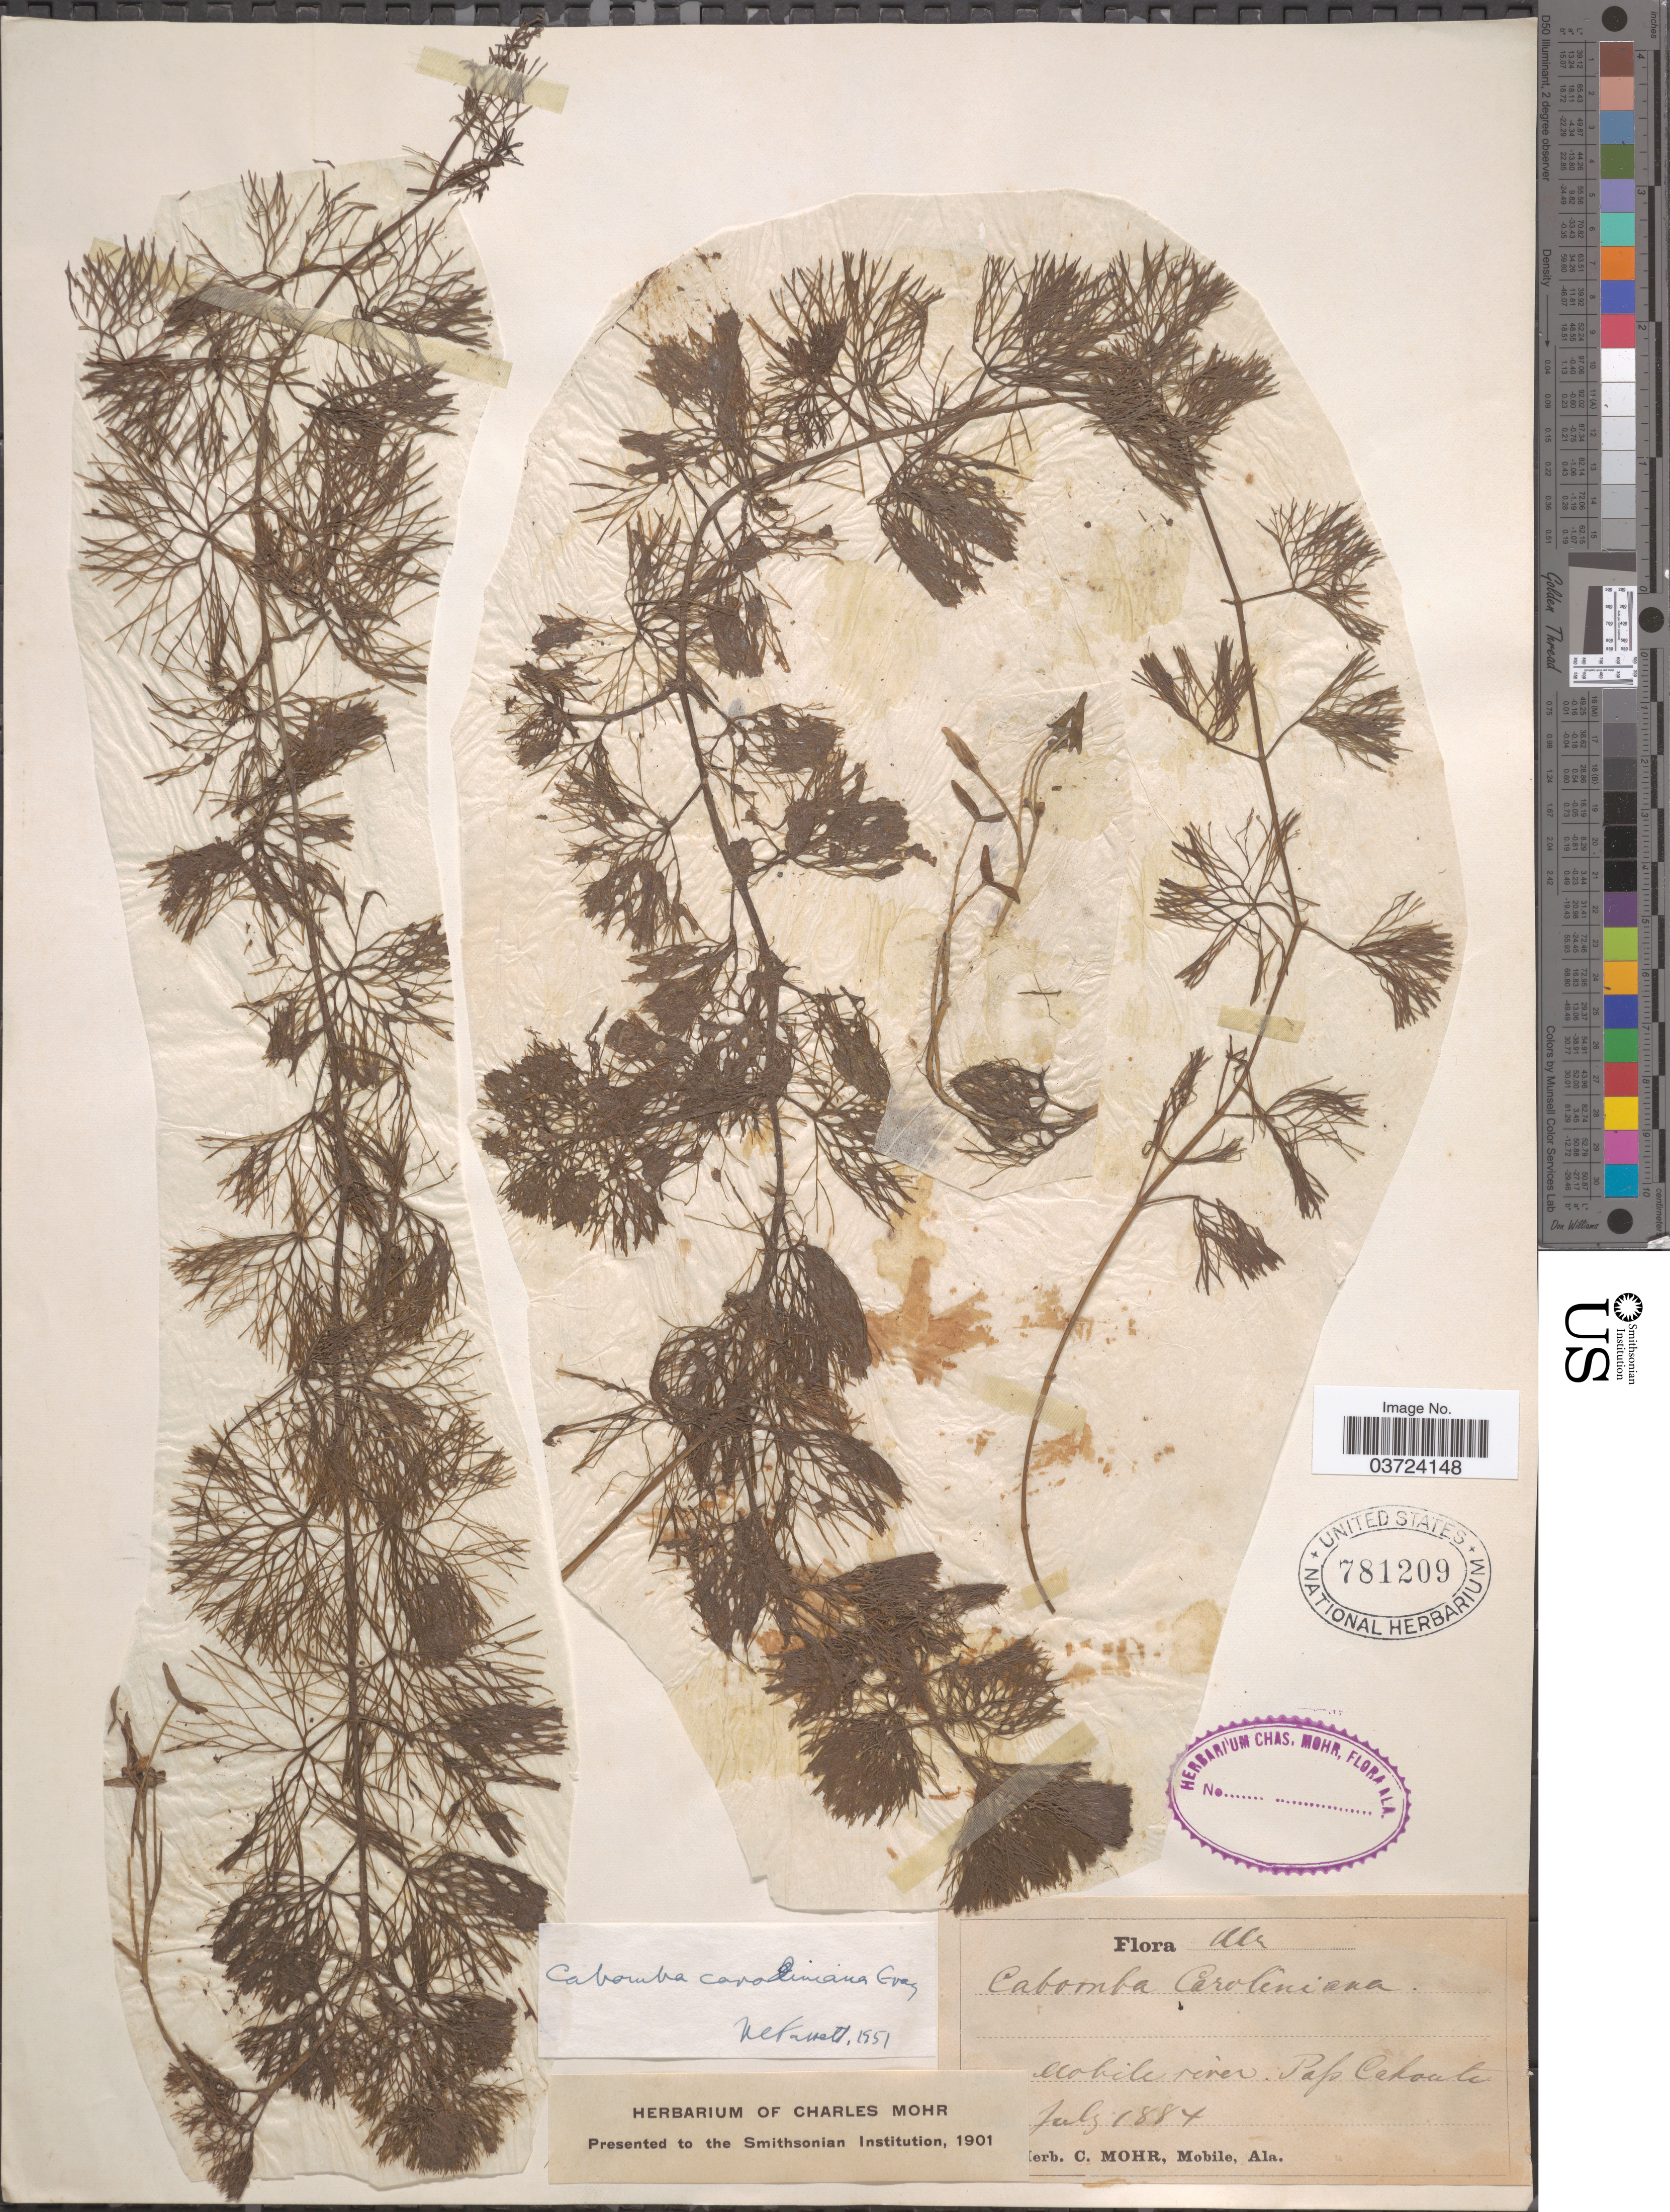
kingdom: Plantae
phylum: Tracheophyta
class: Magnoliopsida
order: Nymphaeales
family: Cabombaceae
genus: Cabomba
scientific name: Cabomba caroliniana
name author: A. Gray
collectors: ex herb. C. Mohr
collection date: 1884-07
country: United States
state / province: Alabama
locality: Mobile river. Pass Choute. [interpreted]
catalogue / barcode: US 781209